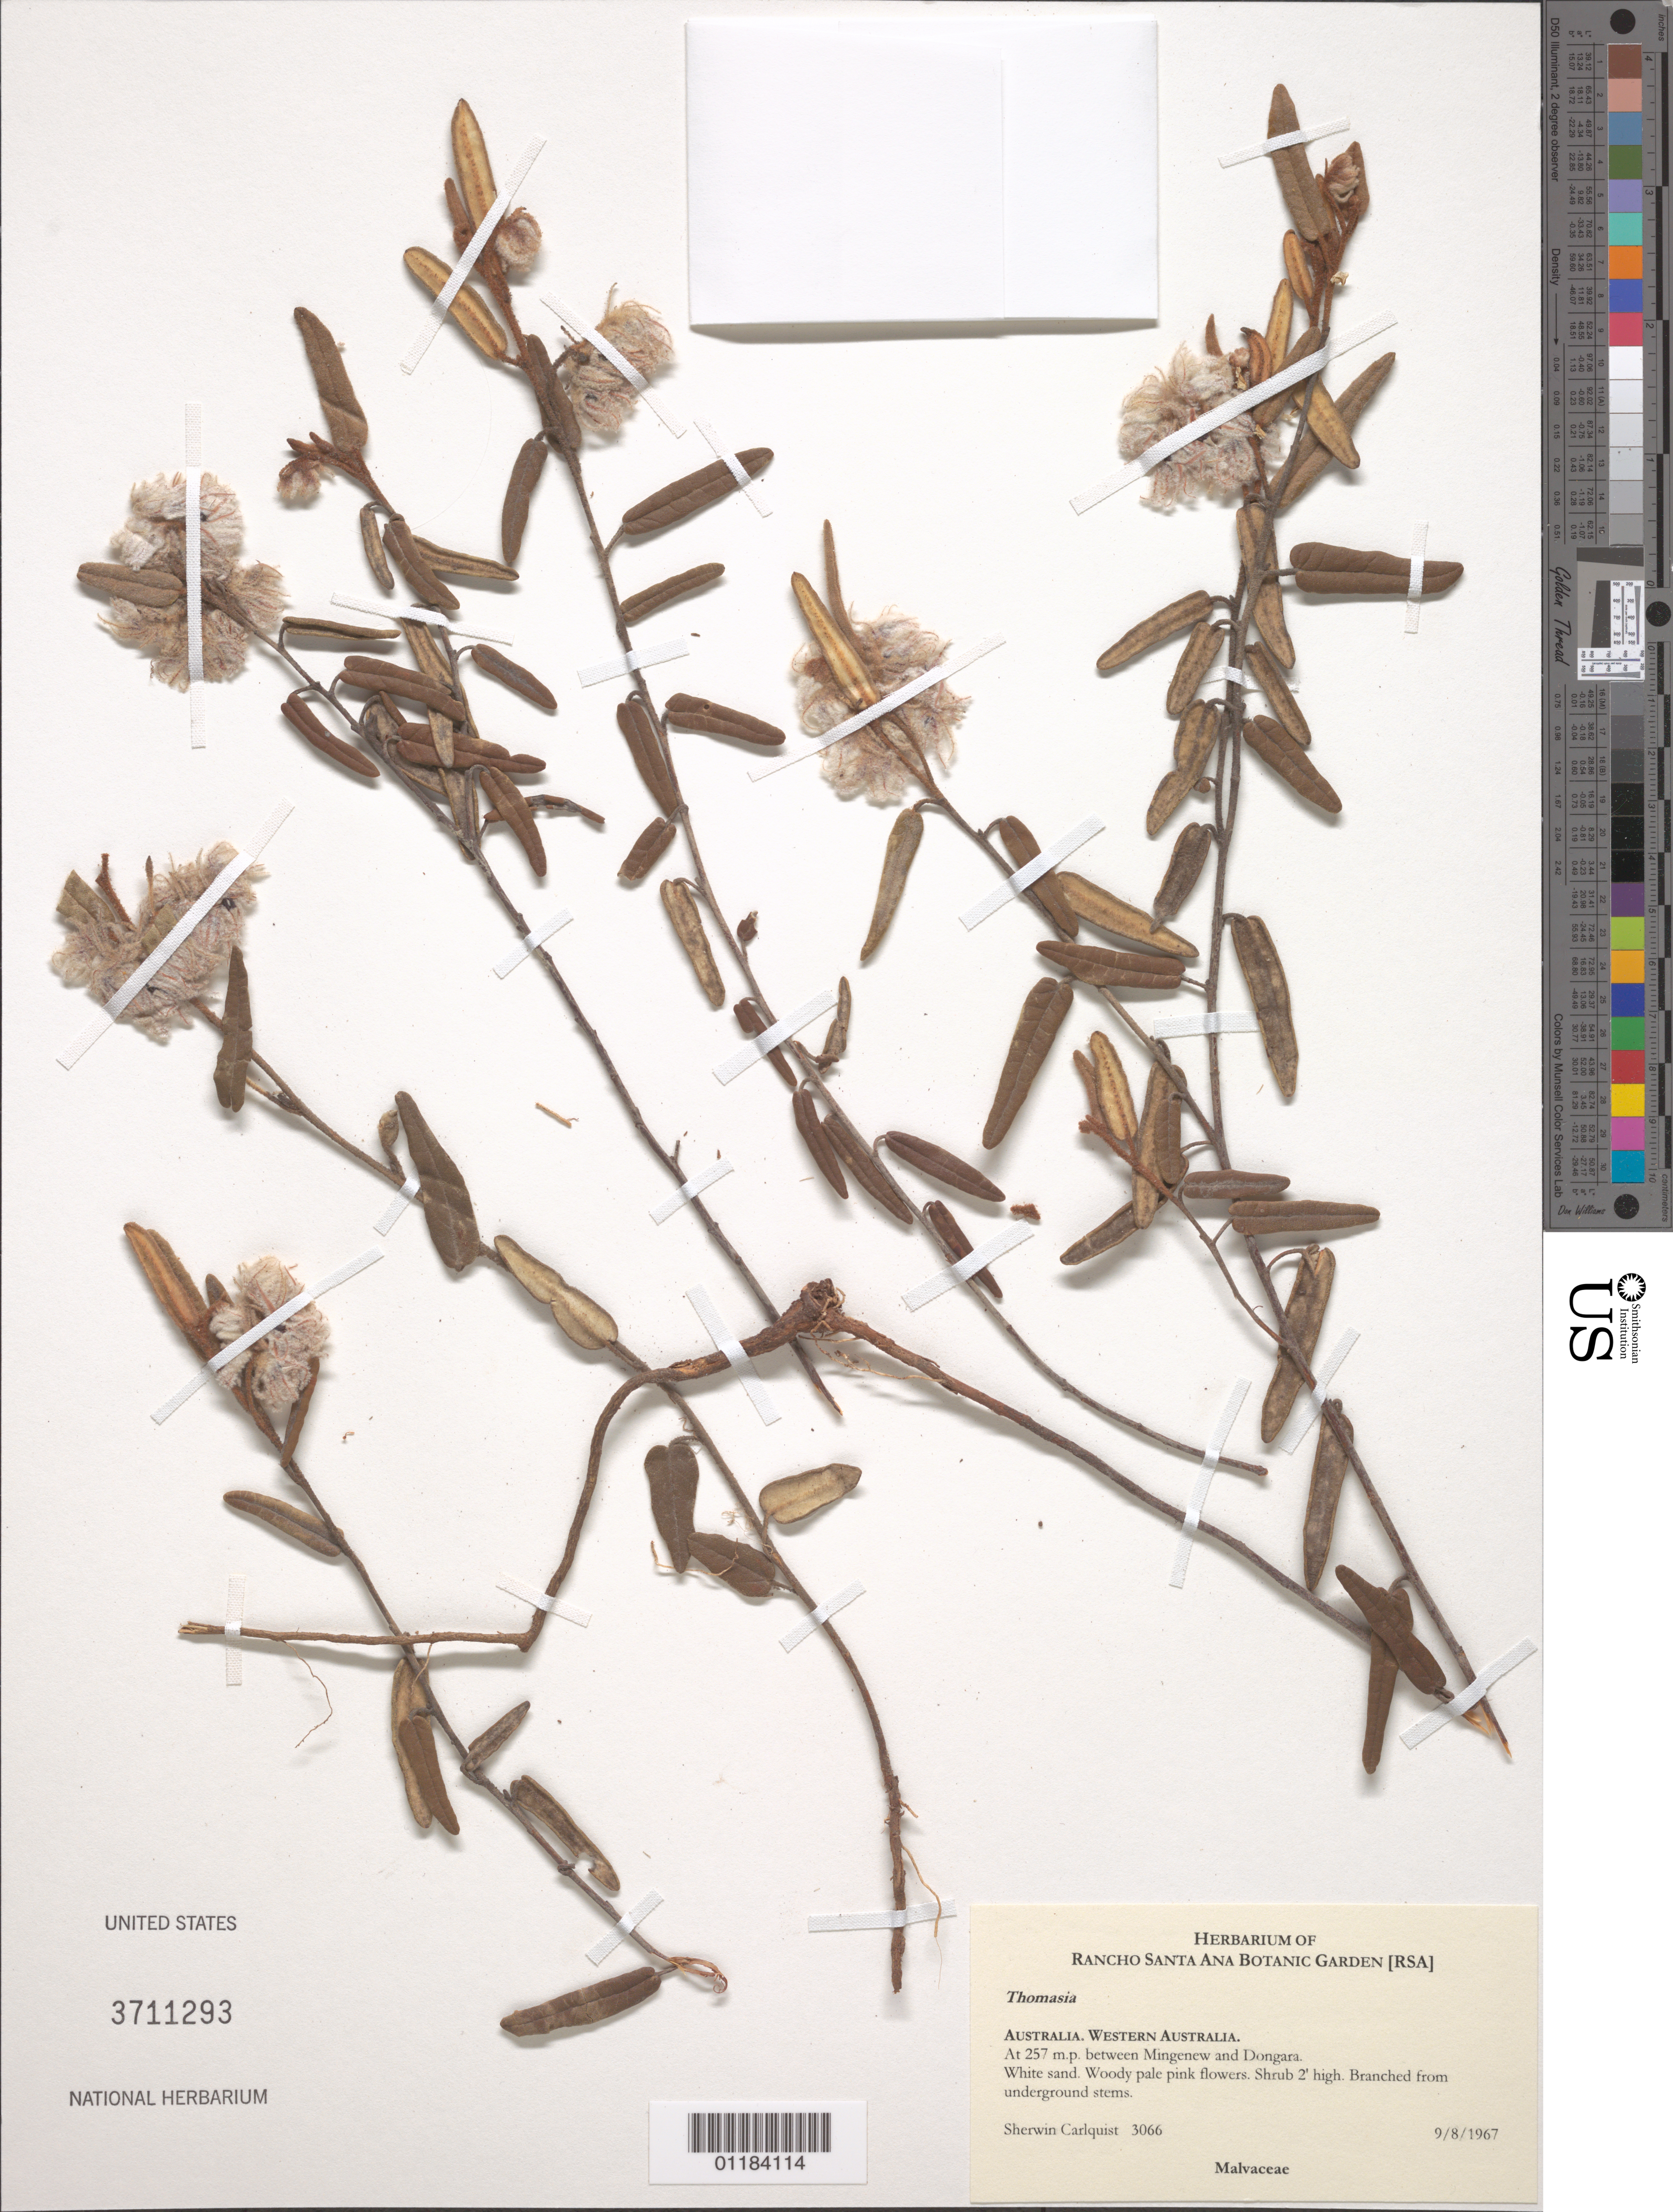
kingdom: Plantae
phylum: Tracheophyta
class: Magnoliopsida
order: Malvales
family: Malvaceae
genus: Thomasia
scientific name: Thomasia sp.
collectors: S. Carlquist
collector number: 3066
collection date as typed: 9/8/1967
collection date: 1967-09-08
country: Australia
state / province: Western Australia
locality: at 257 m.p. between Mingenew and Dongara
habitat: white sand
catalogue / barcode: US 3711293